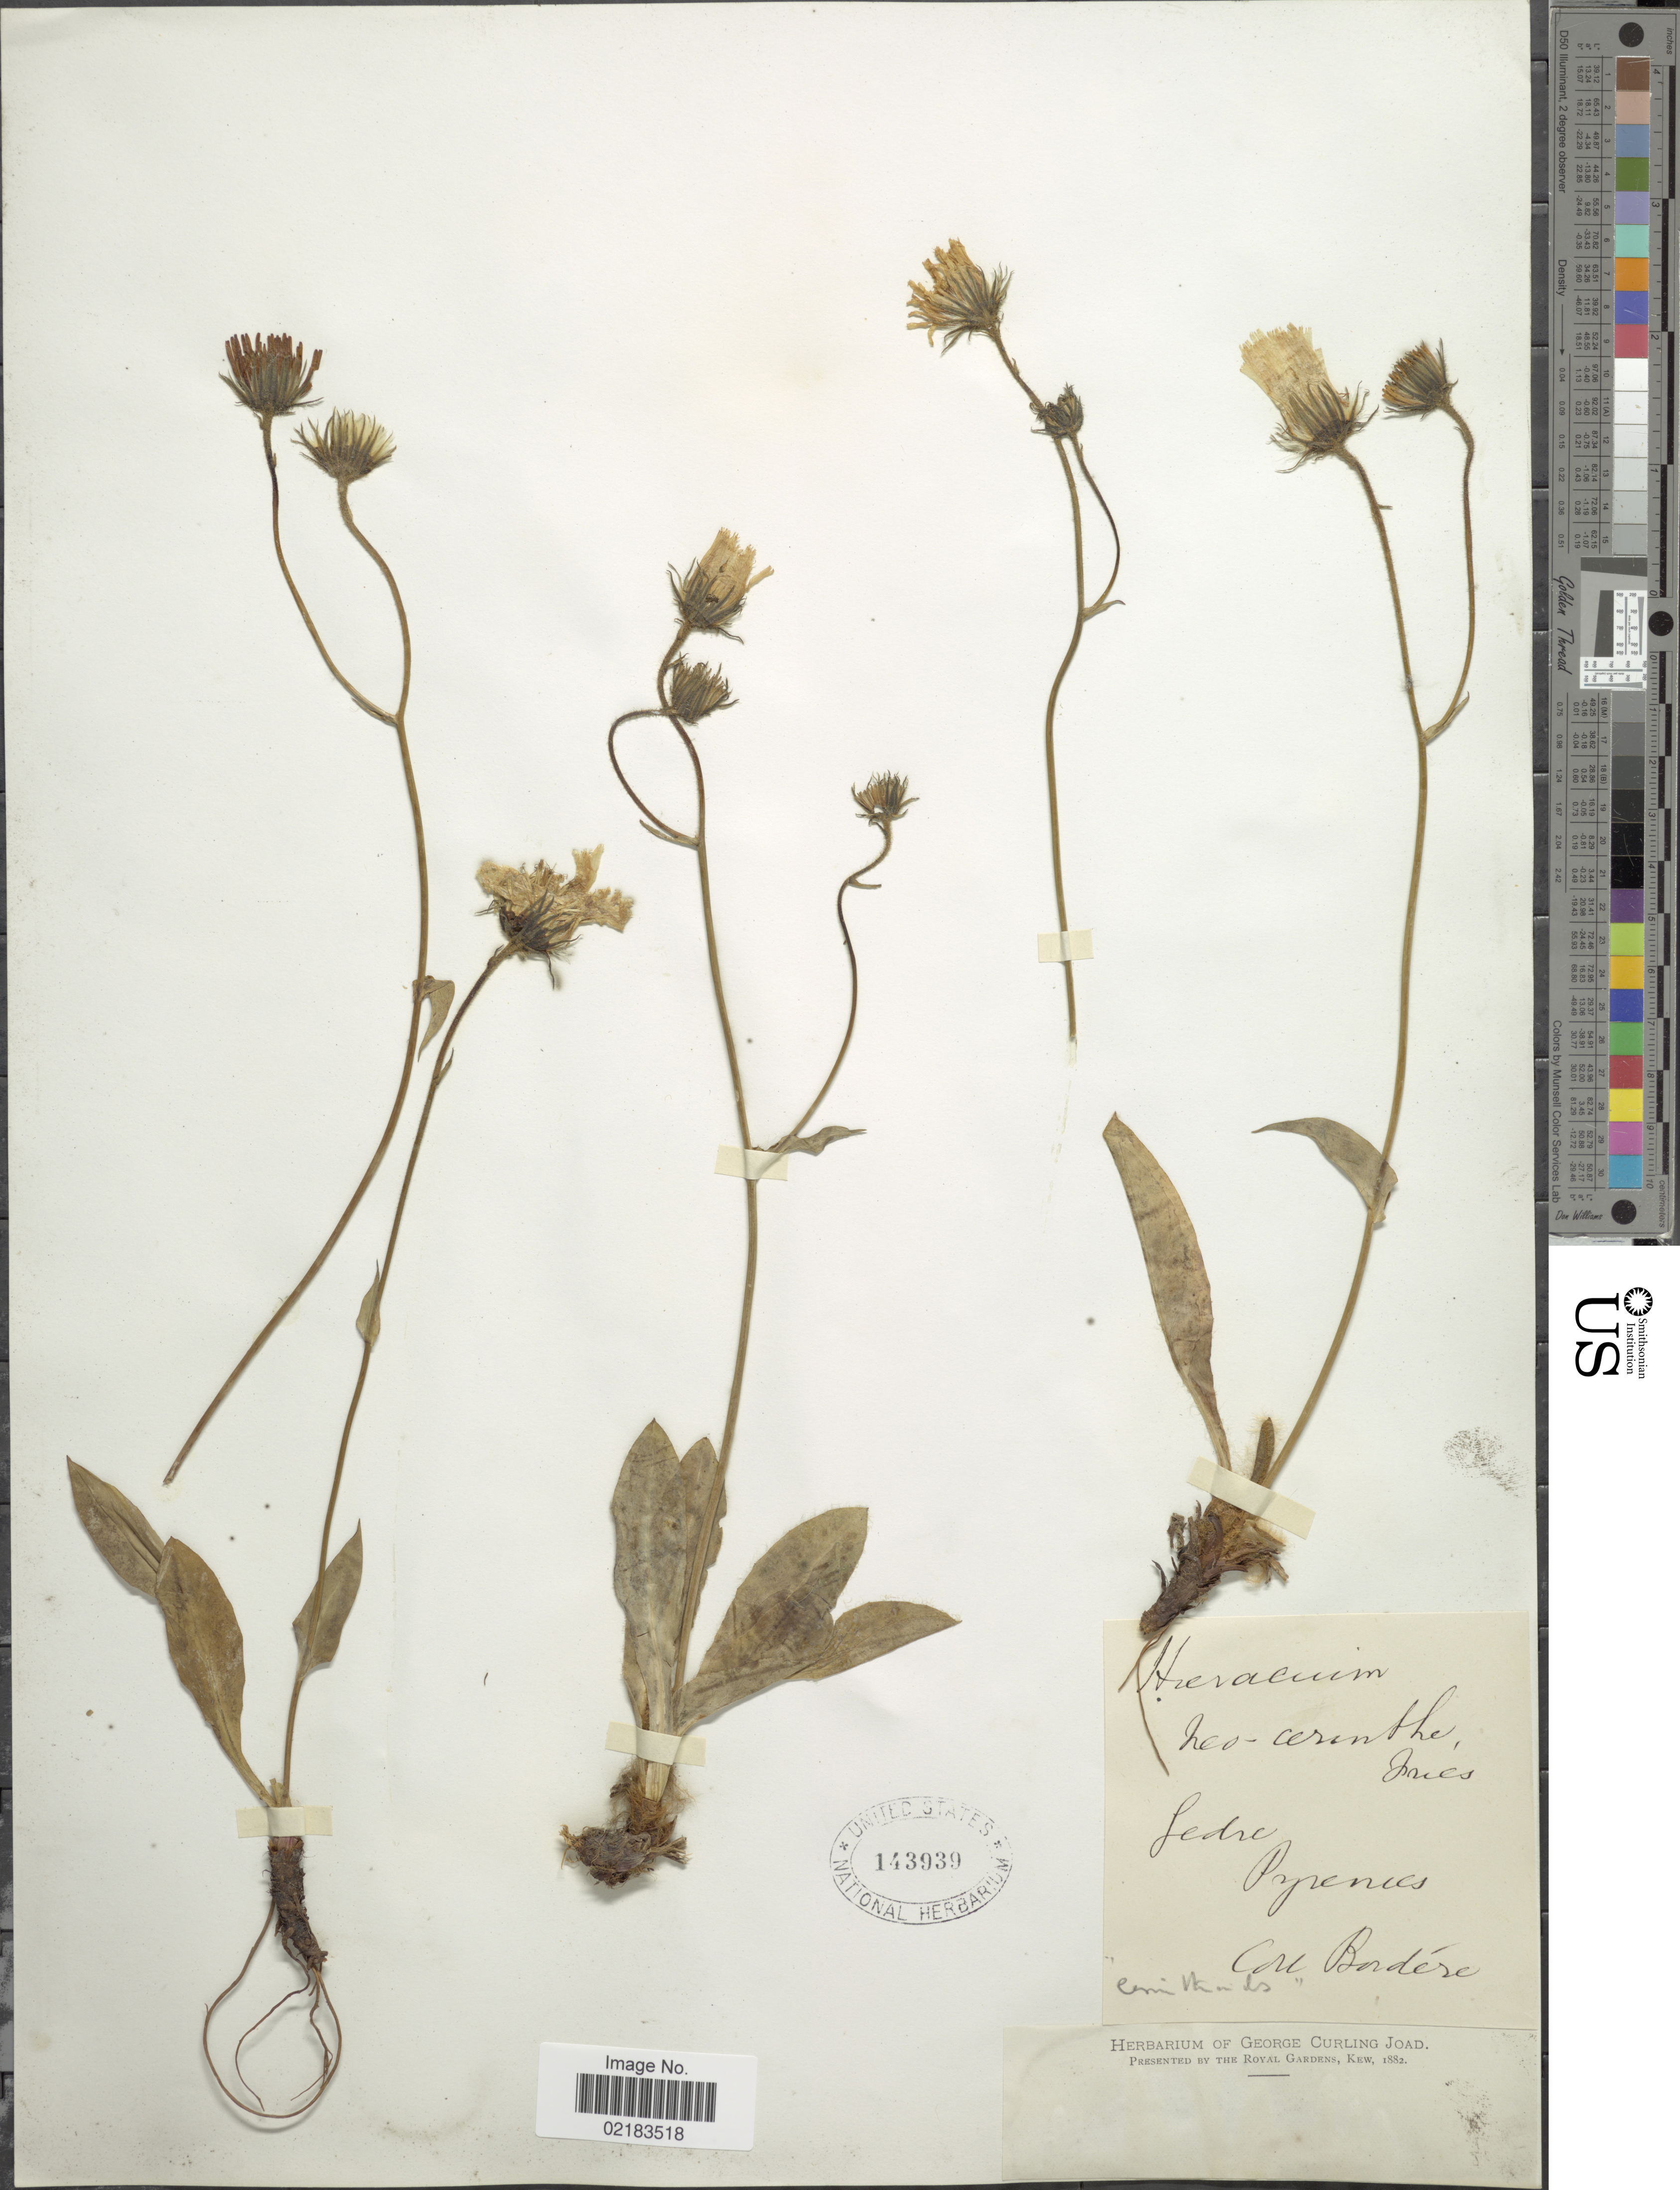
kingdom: Plantae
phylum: Tracheophyta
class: Magnoliopsida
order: Asterales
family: Asteraceae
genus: Hieracium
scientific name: Hieracium neocerinthe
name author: Fr.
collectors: -. Bordère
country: France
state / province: Occitanie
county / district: Hautes-Pyrénées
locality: Gedre, Pyrenees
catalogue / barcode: US 143939